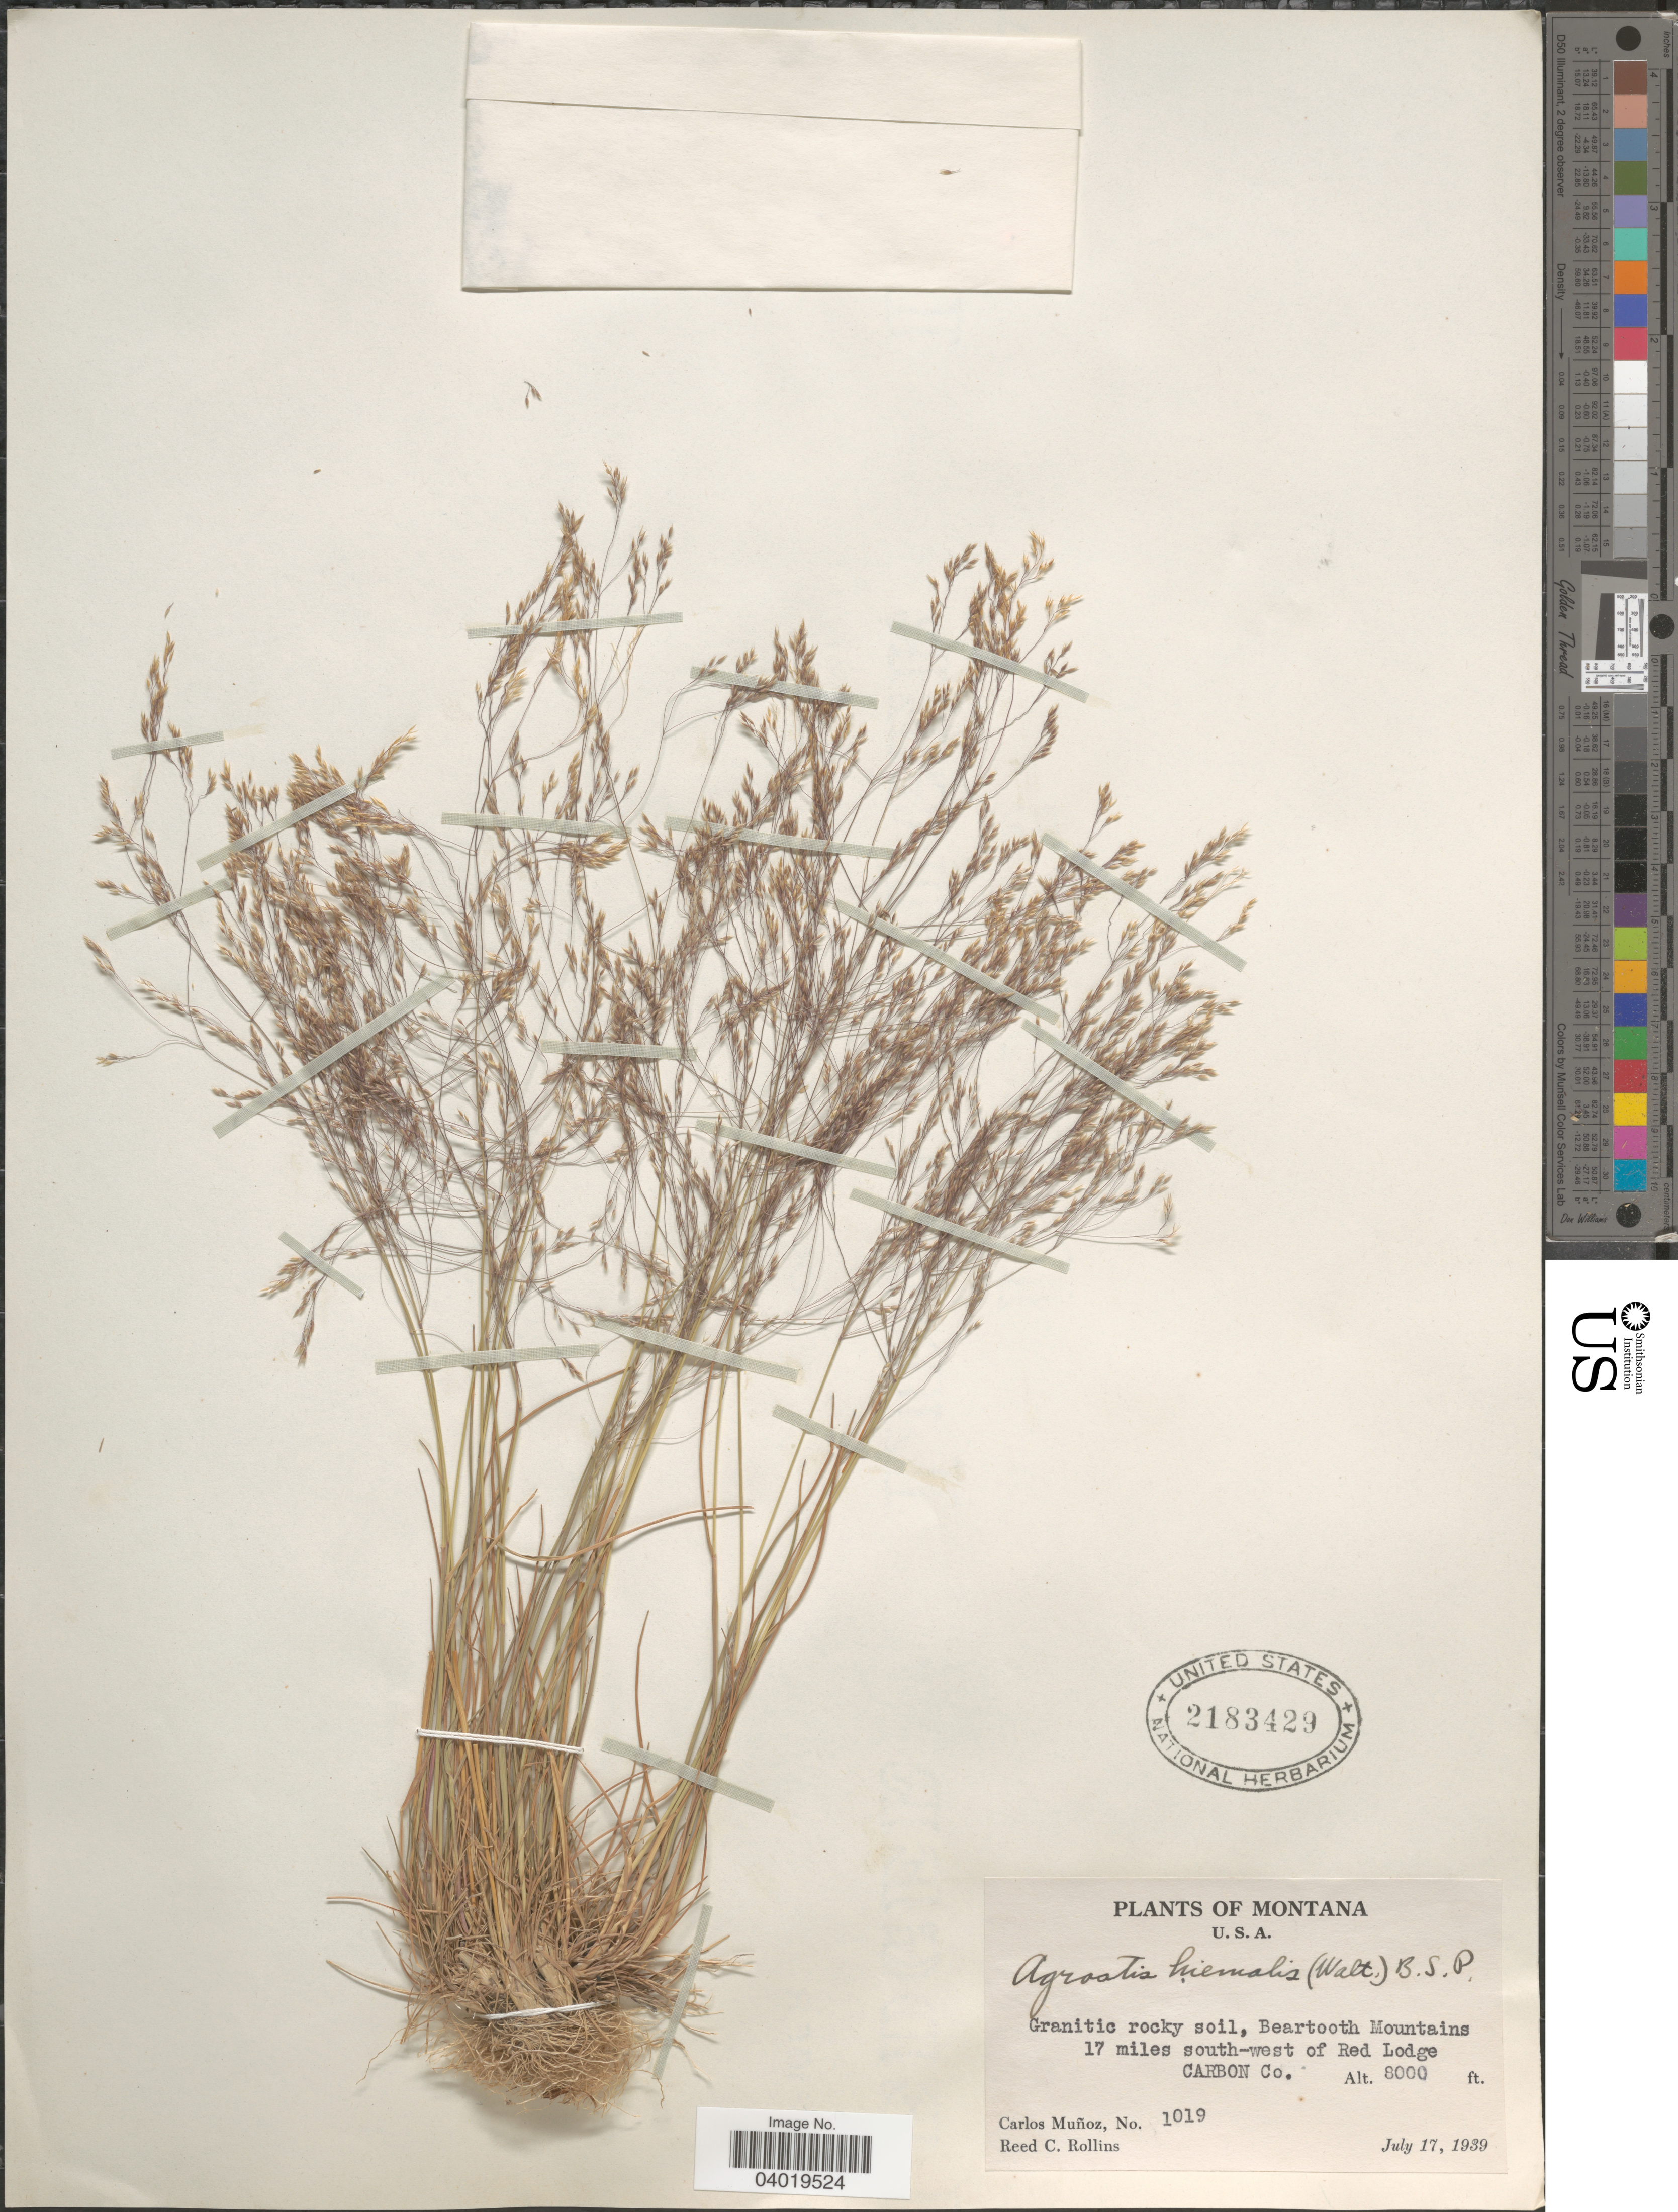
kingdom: Plantae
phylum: Tracheophyta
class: Liliopsida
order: Poales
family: Poaceae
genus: Agrostis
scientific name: Agrostis hyemalis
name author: (Walter) Britton et al.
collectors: C. Muñoz & R. C. Rollins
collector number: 1019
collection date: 1939-07-17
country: United States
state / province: Montana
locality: Granitic rocky soil, Beartooth Mountains, 17 miles south-west of Red Lodge. Carbon Co.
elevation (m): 2438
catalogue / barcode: US 2183429